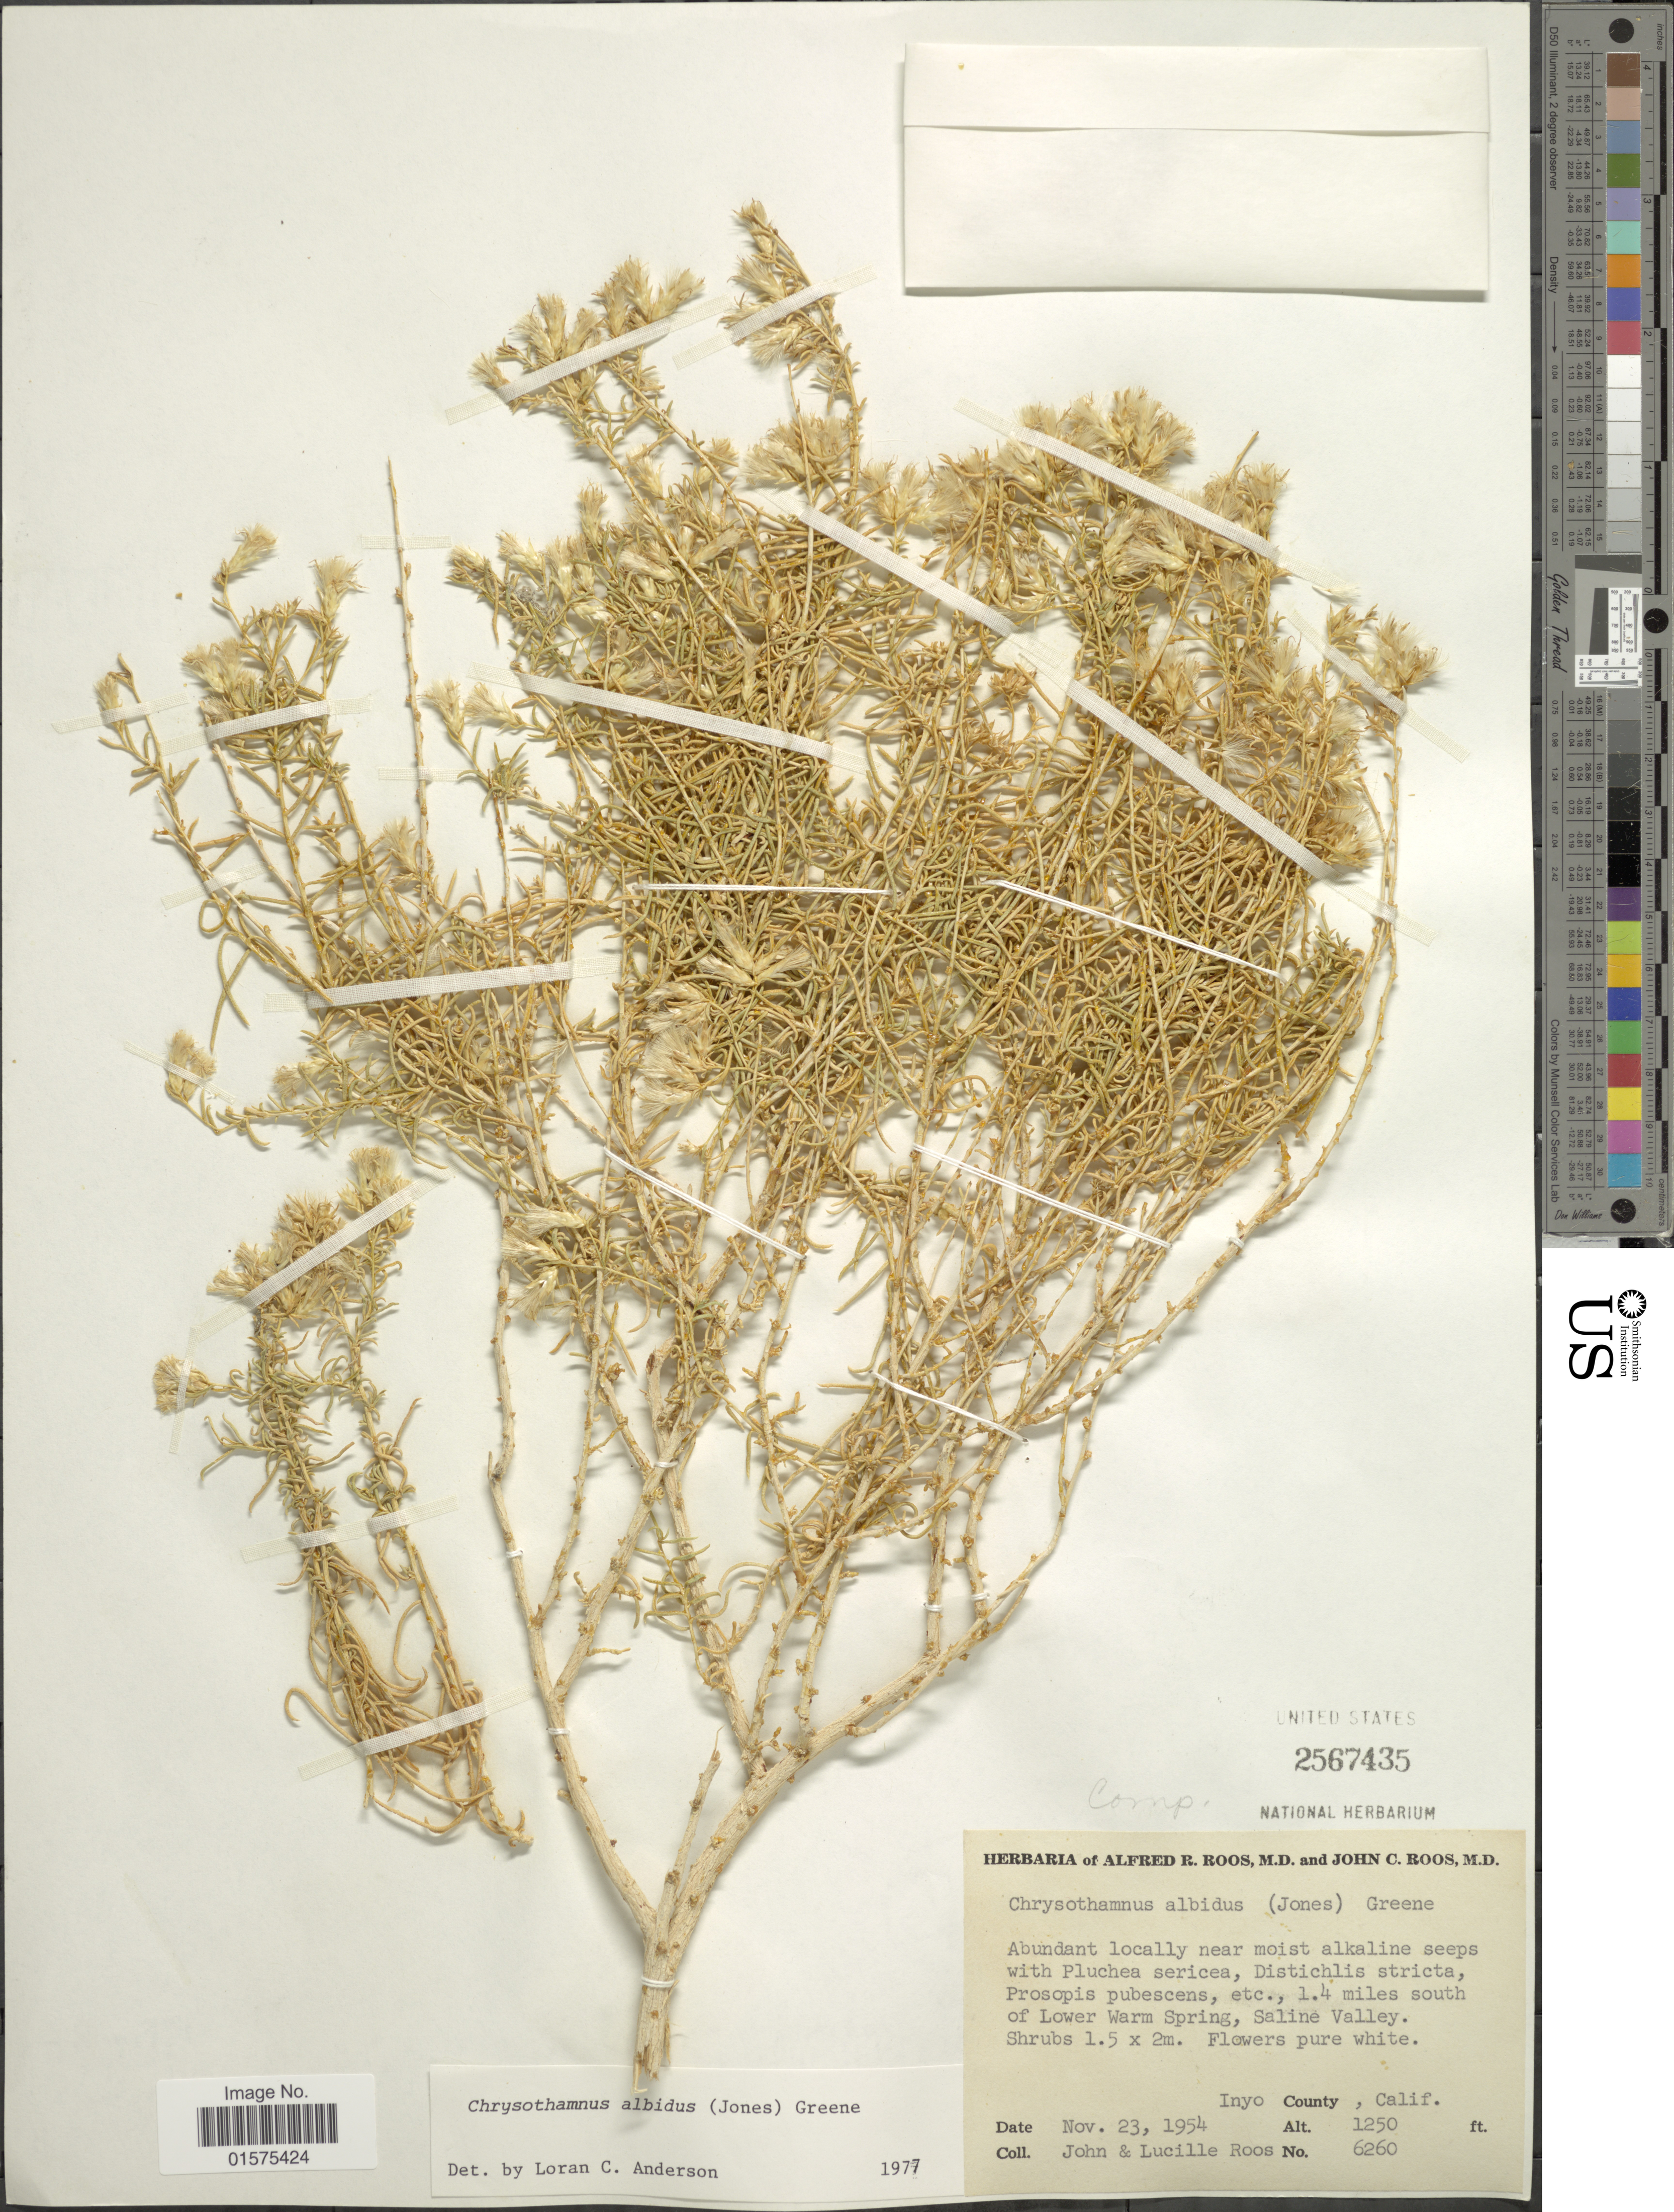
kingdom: Plantae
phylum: Tracheophyta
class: Magnoliopsida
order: Asterales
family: Asteraceae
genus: Ericameria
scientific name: Ericameria albida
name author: (M.E. Jones ex A. Gray) L.C. Anderson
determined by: Urbatsch, Lowell E., Curator (LSU), Louisiana State University (UNITED STATES)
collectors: J. C. Roos & L. Roos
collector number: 6260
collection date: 1954-11-23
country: United States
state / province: California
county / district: Inyo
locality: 1.4 miles south of Lower Warm Springs, Saline Valley. Inyo County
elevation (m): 381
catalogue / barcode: US 2567435